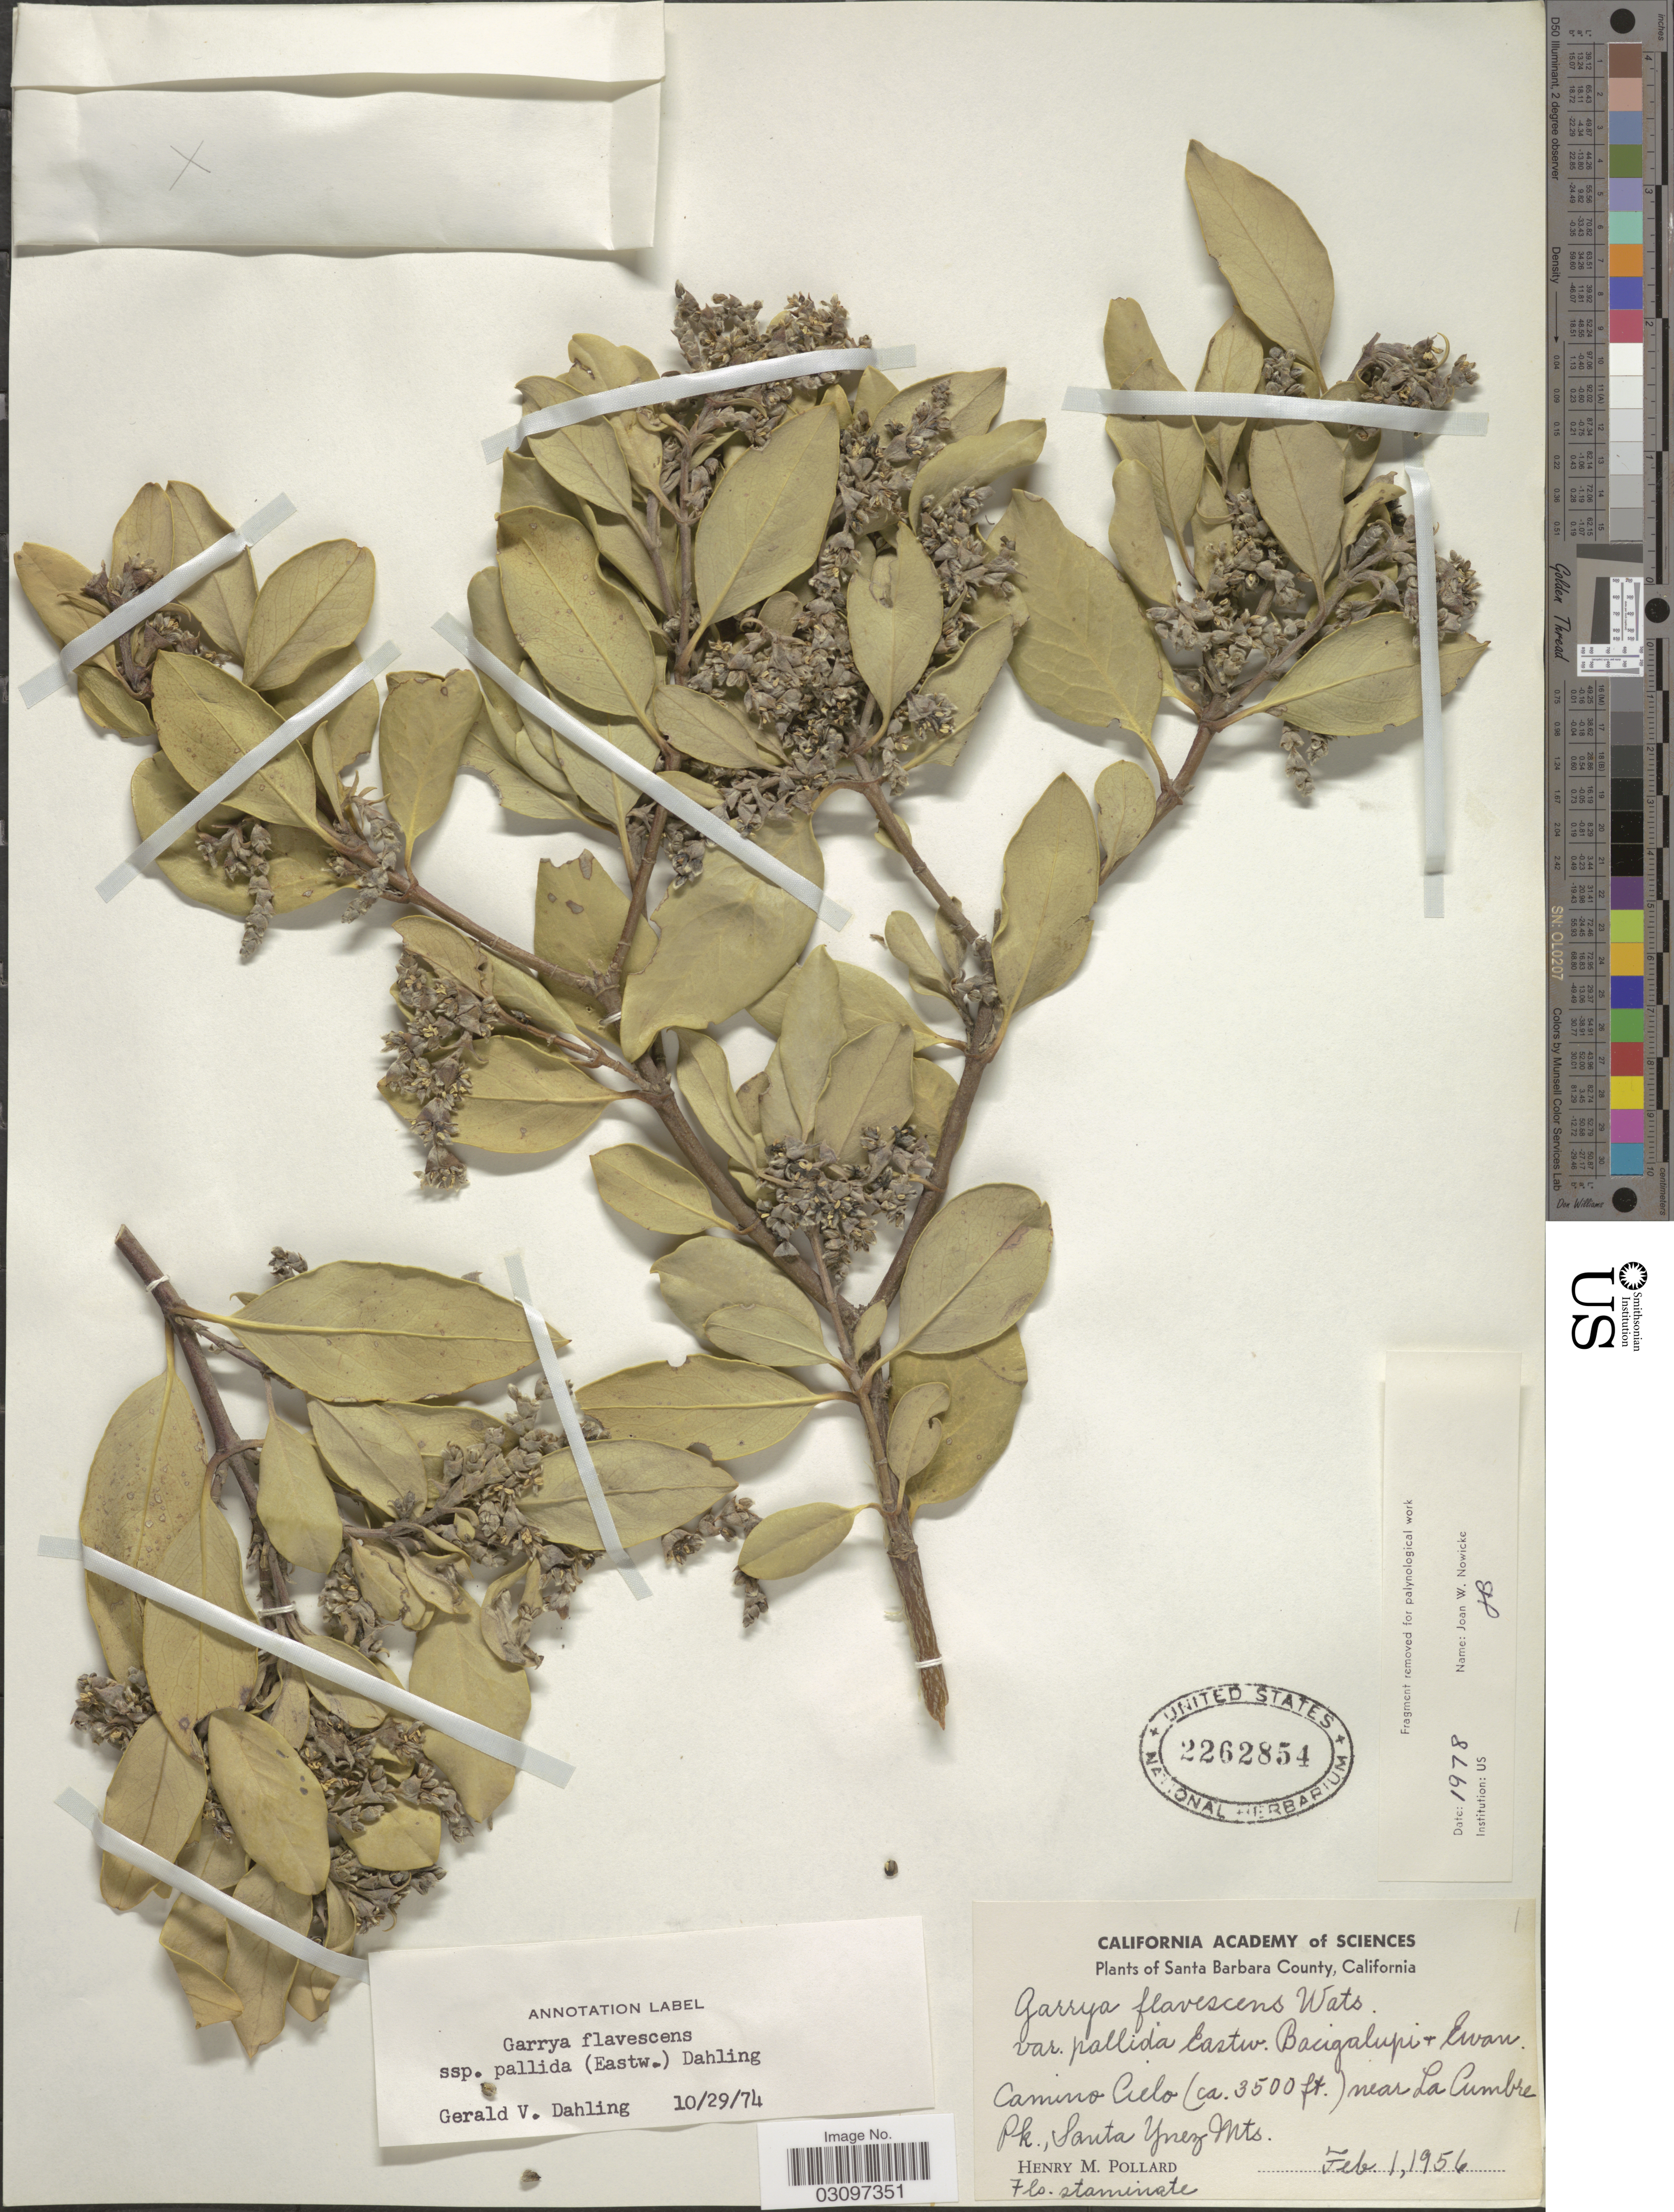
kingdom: Plantae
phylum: Tracheophyta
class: Magnoliopsida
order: Garryales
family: Garryaceae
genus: Garrya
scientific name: Garrya flavescens subsp. pallida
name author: (Eastw.) Bacig. ex Ewan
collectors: H. M. Pollard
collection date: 1956-02-01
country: United States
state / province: California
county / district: Santa Barbara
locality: Santa Barbara County. Camino Cielo near La Cumbre Pk., Santa Ynez Mts.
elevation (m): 1067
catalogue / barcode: US 2262854